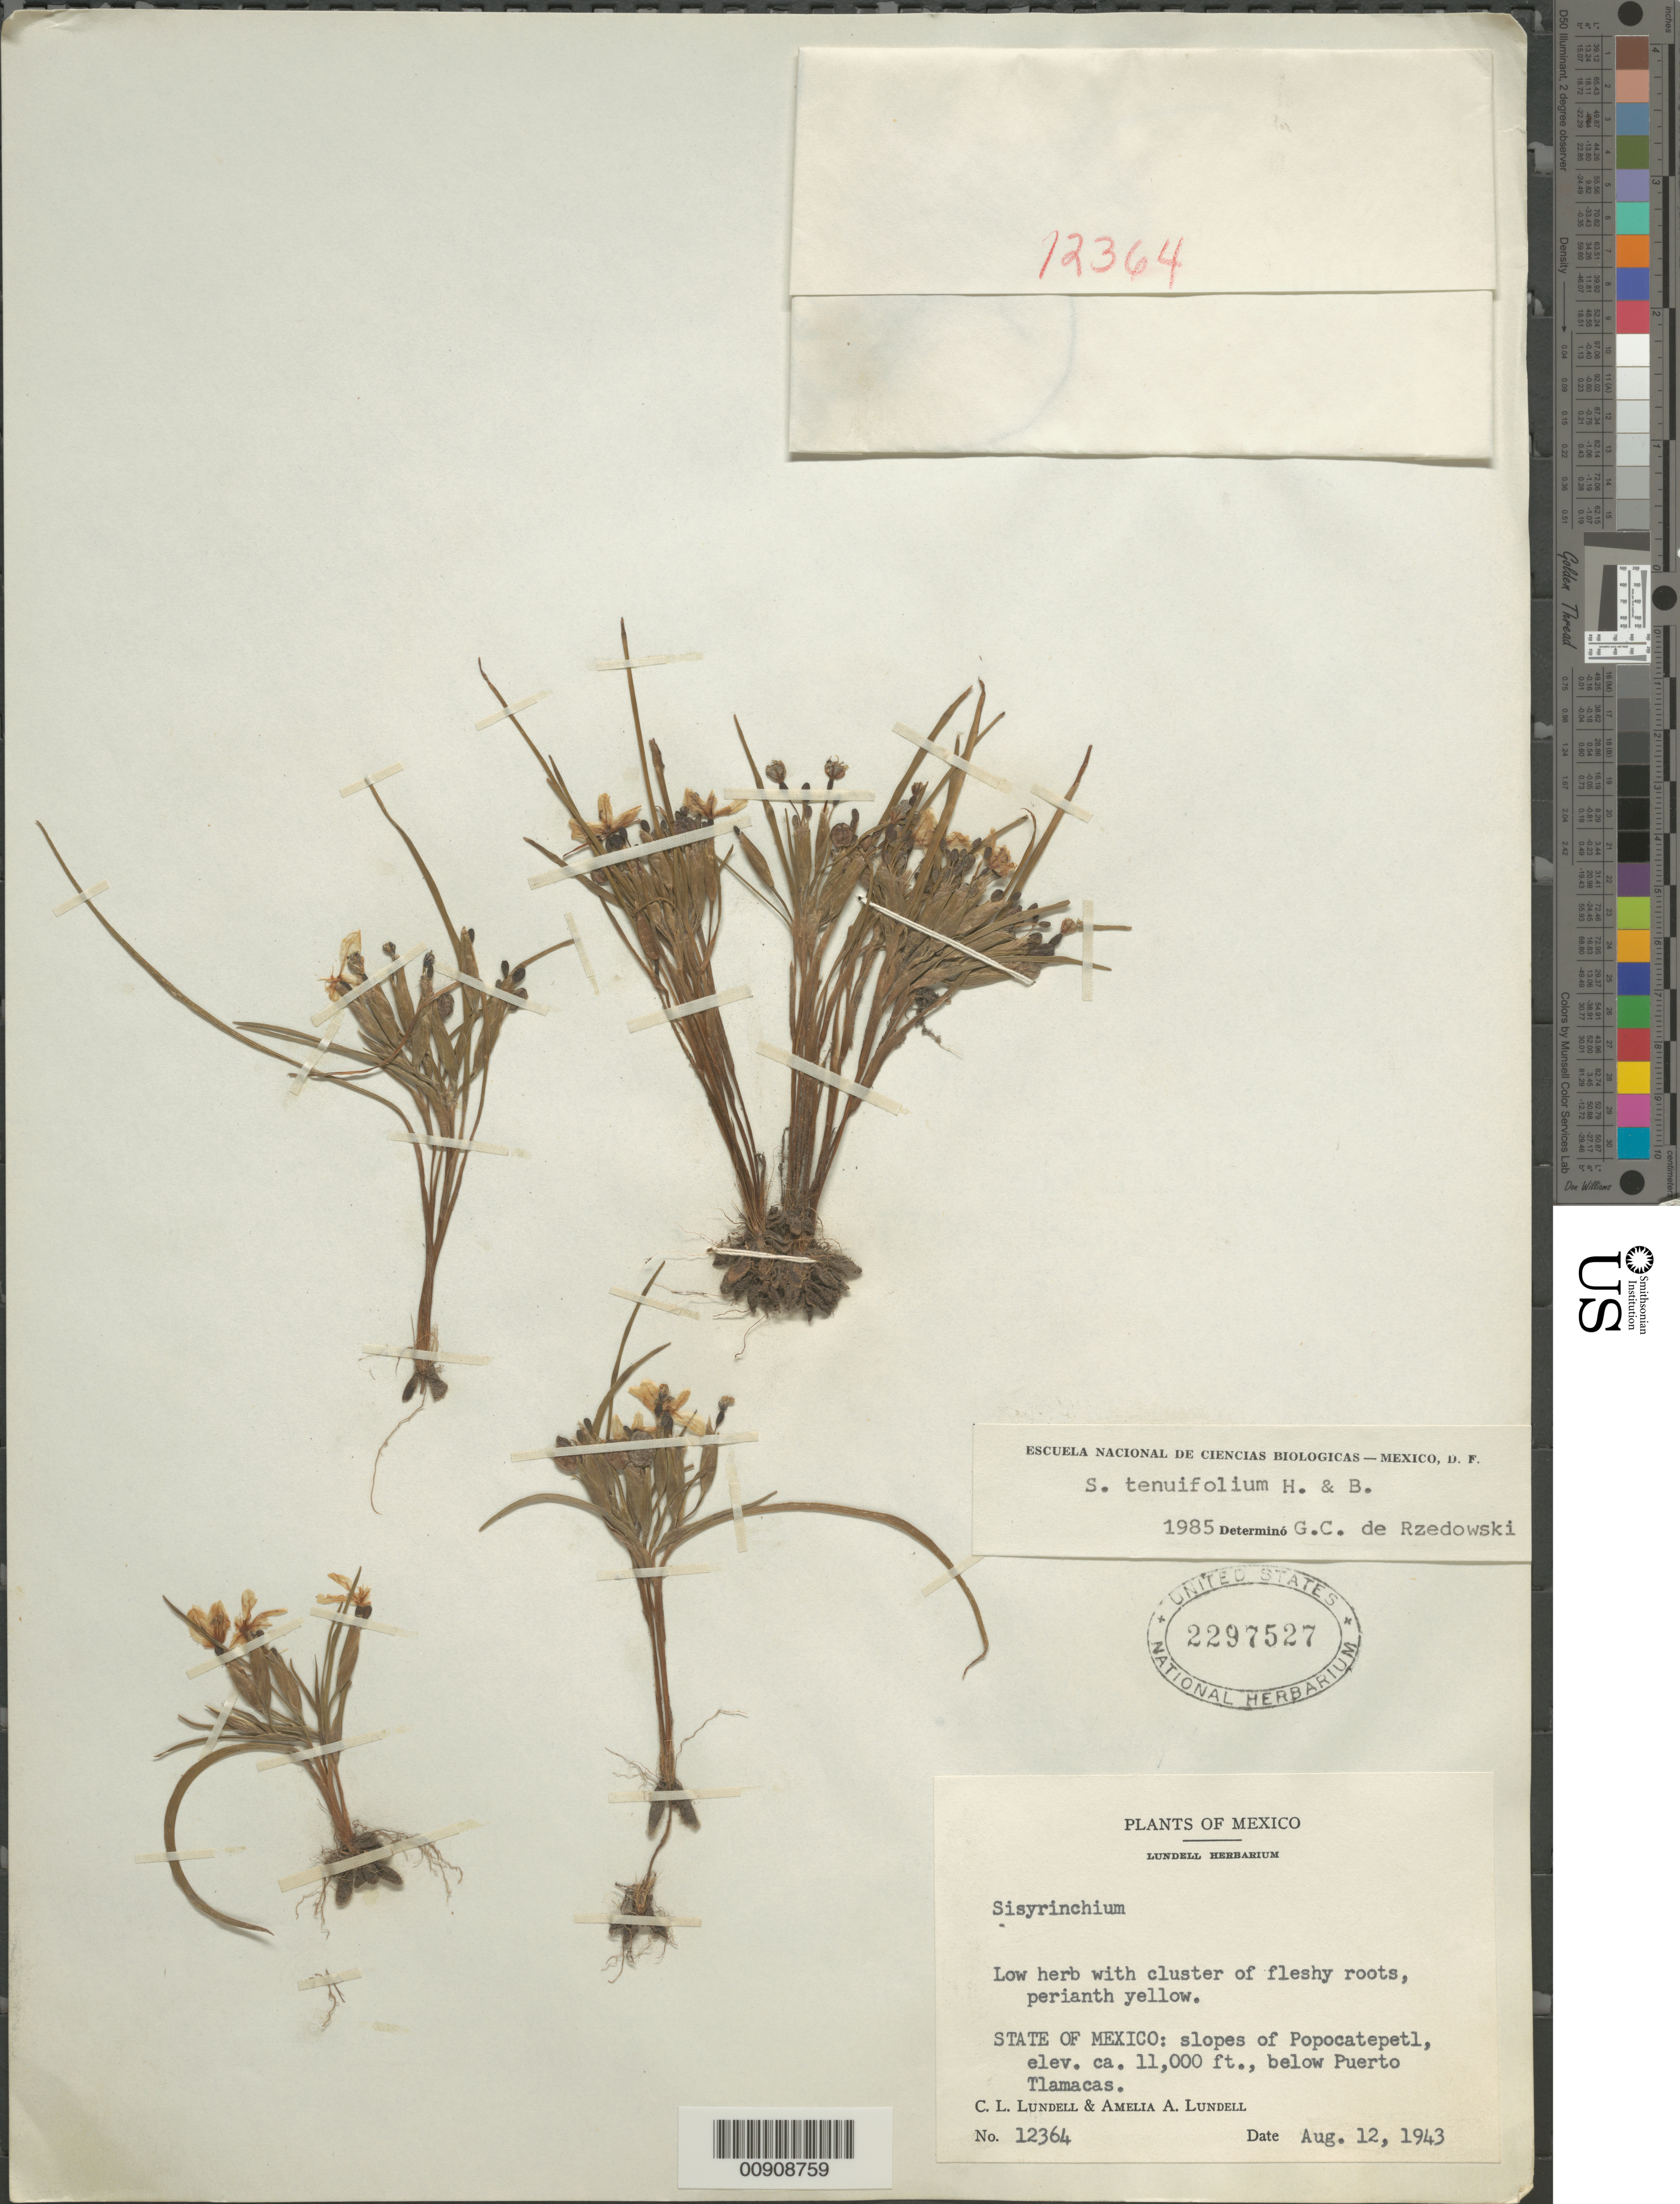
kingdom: Plantae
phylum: Tracheophyta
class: Liliopsida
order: Asparagales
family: Iridaceae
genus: Sisyrinchium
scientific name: Sisyrinchium tenuifolium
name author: Humb. & Bonpl. ex Willd.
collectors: C. L. Lundell & A. A. Lundell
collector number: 12364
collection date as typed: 12 Aug 1943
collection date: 1943-08-12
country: Mexico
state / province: México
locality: State of México: slopes of Popocatepetl, below Puerto Tlamacas.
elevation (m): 3353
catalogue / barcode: US 2297527